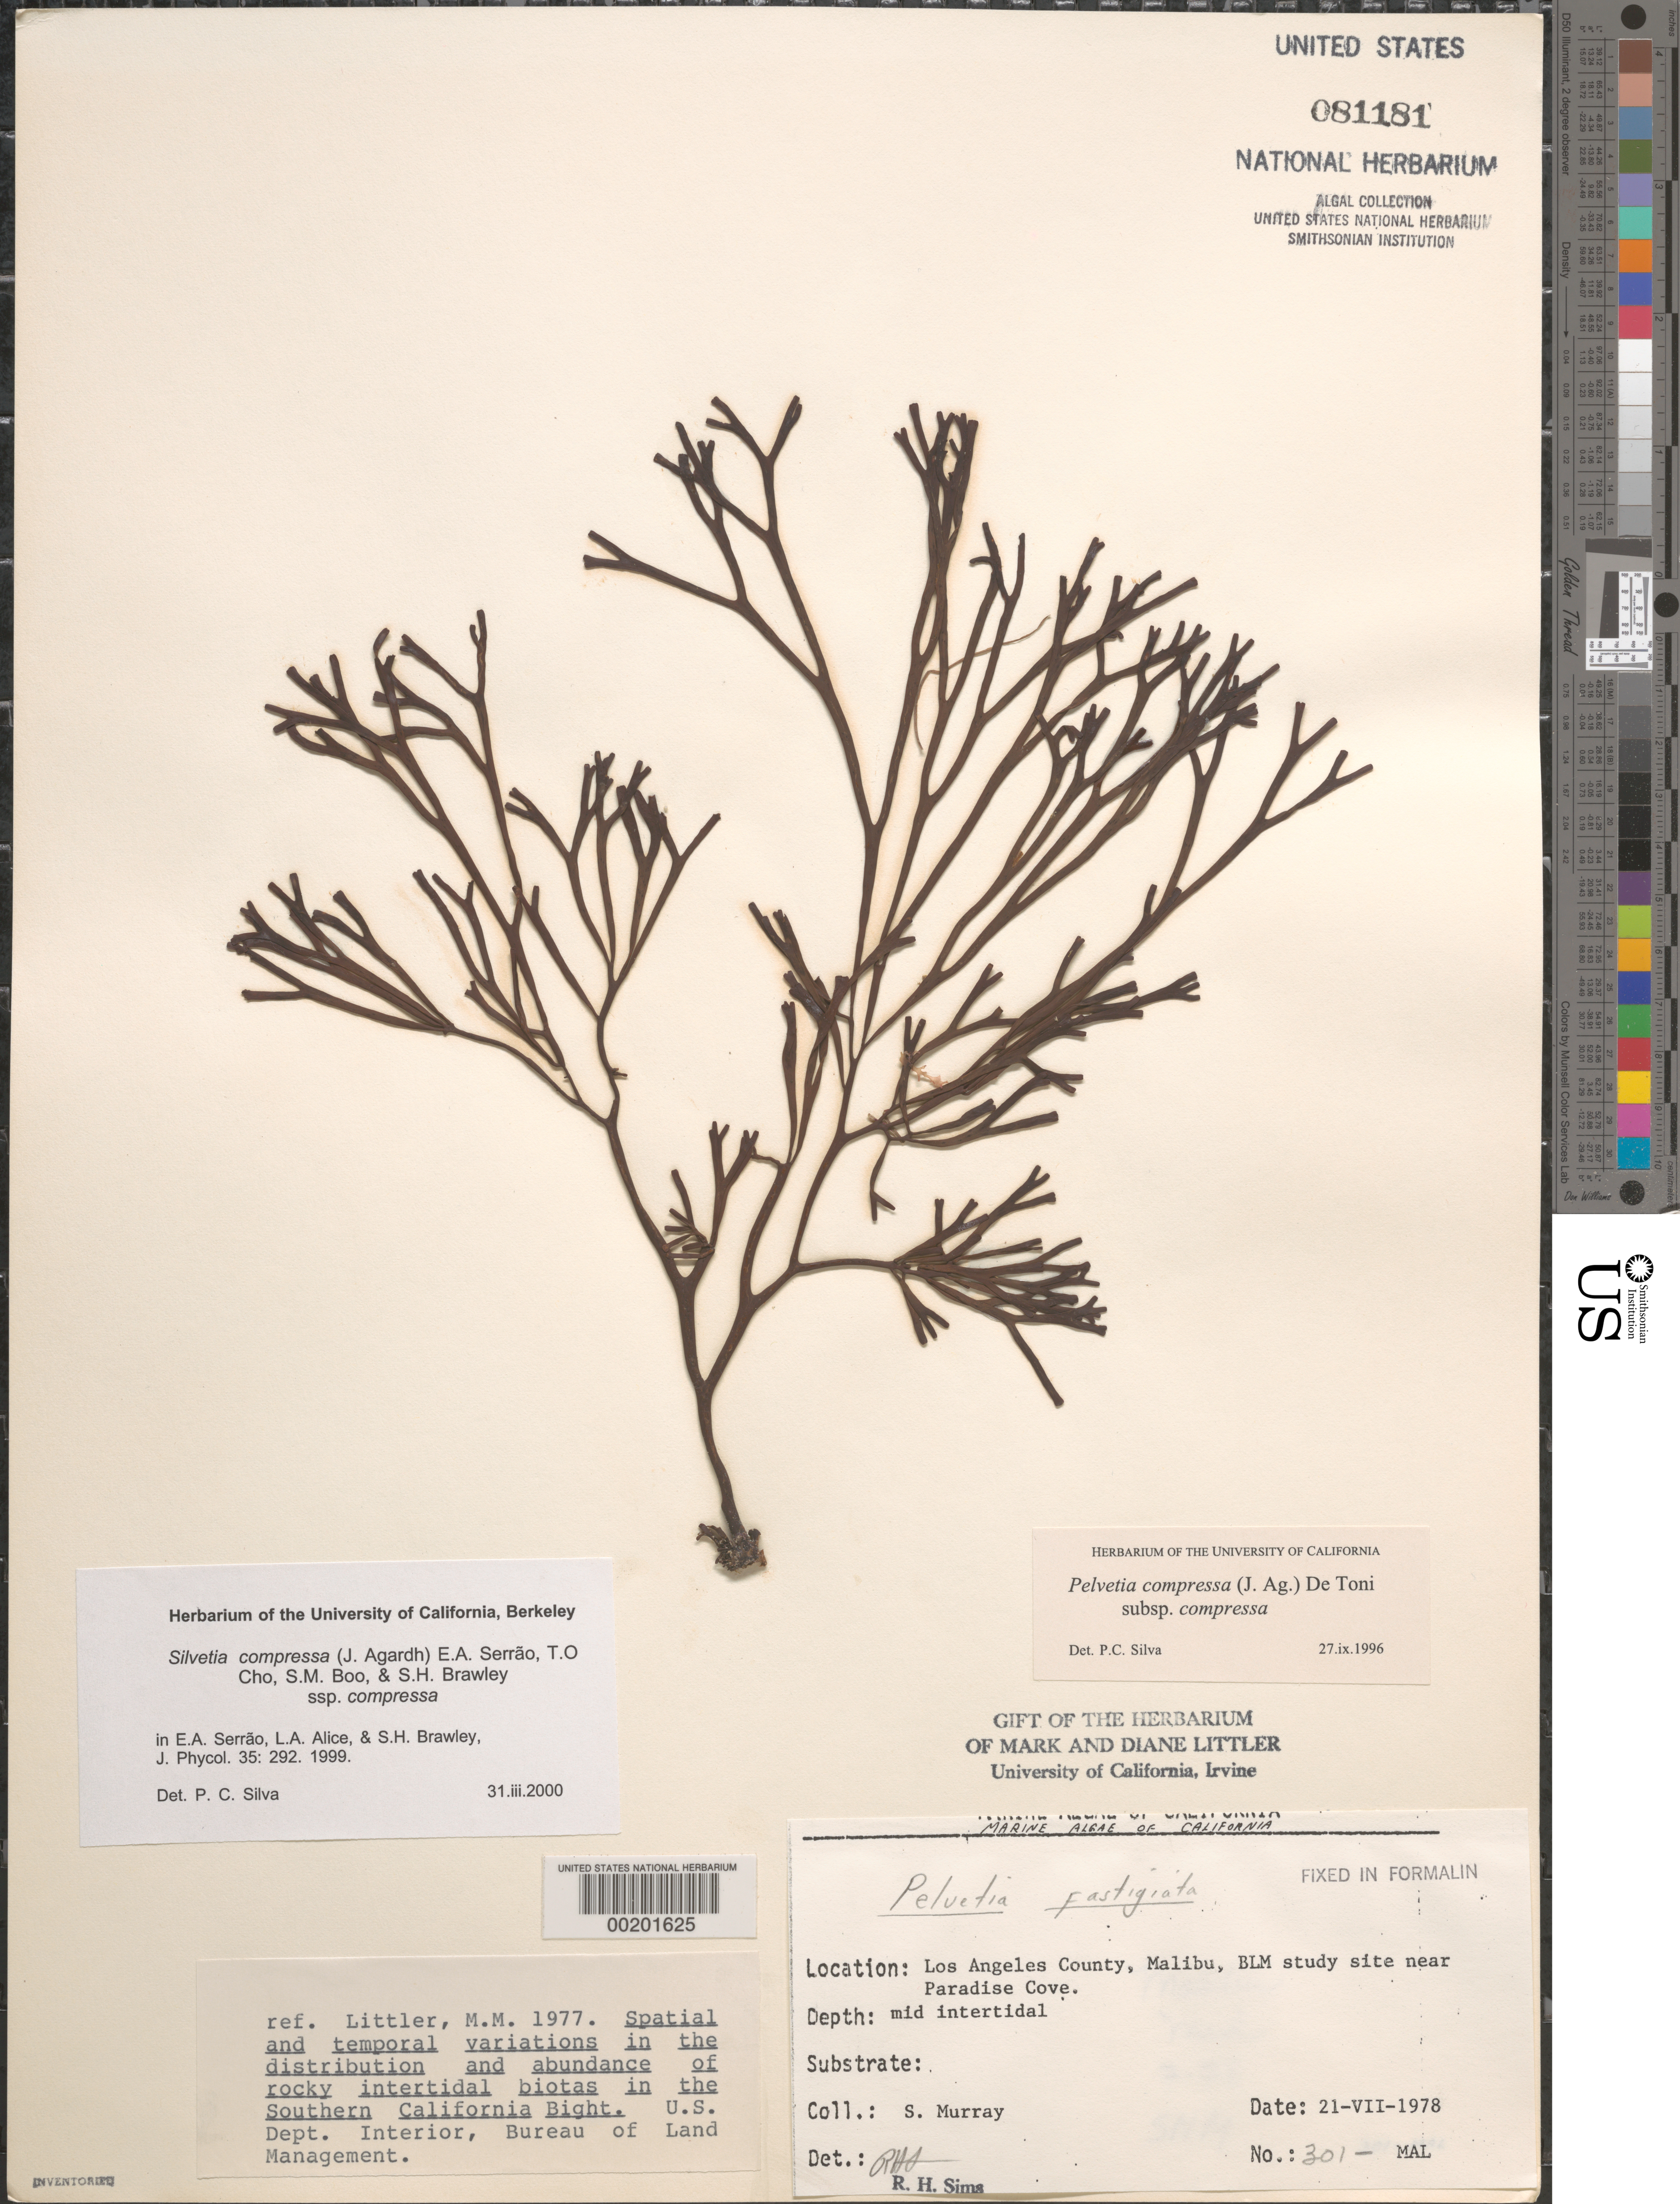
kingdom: Chromista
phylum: Ochrophyta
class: Phaeophyceae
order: Fucales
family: Fucaceae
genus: Silvetia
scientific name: Silvetia compressa subsp. compressa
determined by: Silva, P. C.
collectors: S. N. Murray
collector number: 301-MAL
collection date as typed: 21 Jul 1978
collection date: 1978-07-21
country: United States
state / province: California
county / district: Los Angeles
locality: Malibu, near Paradise Cove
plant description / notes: BLM-SOCALBIGHT Rocky Intertidal Survey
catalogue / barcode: US 81181